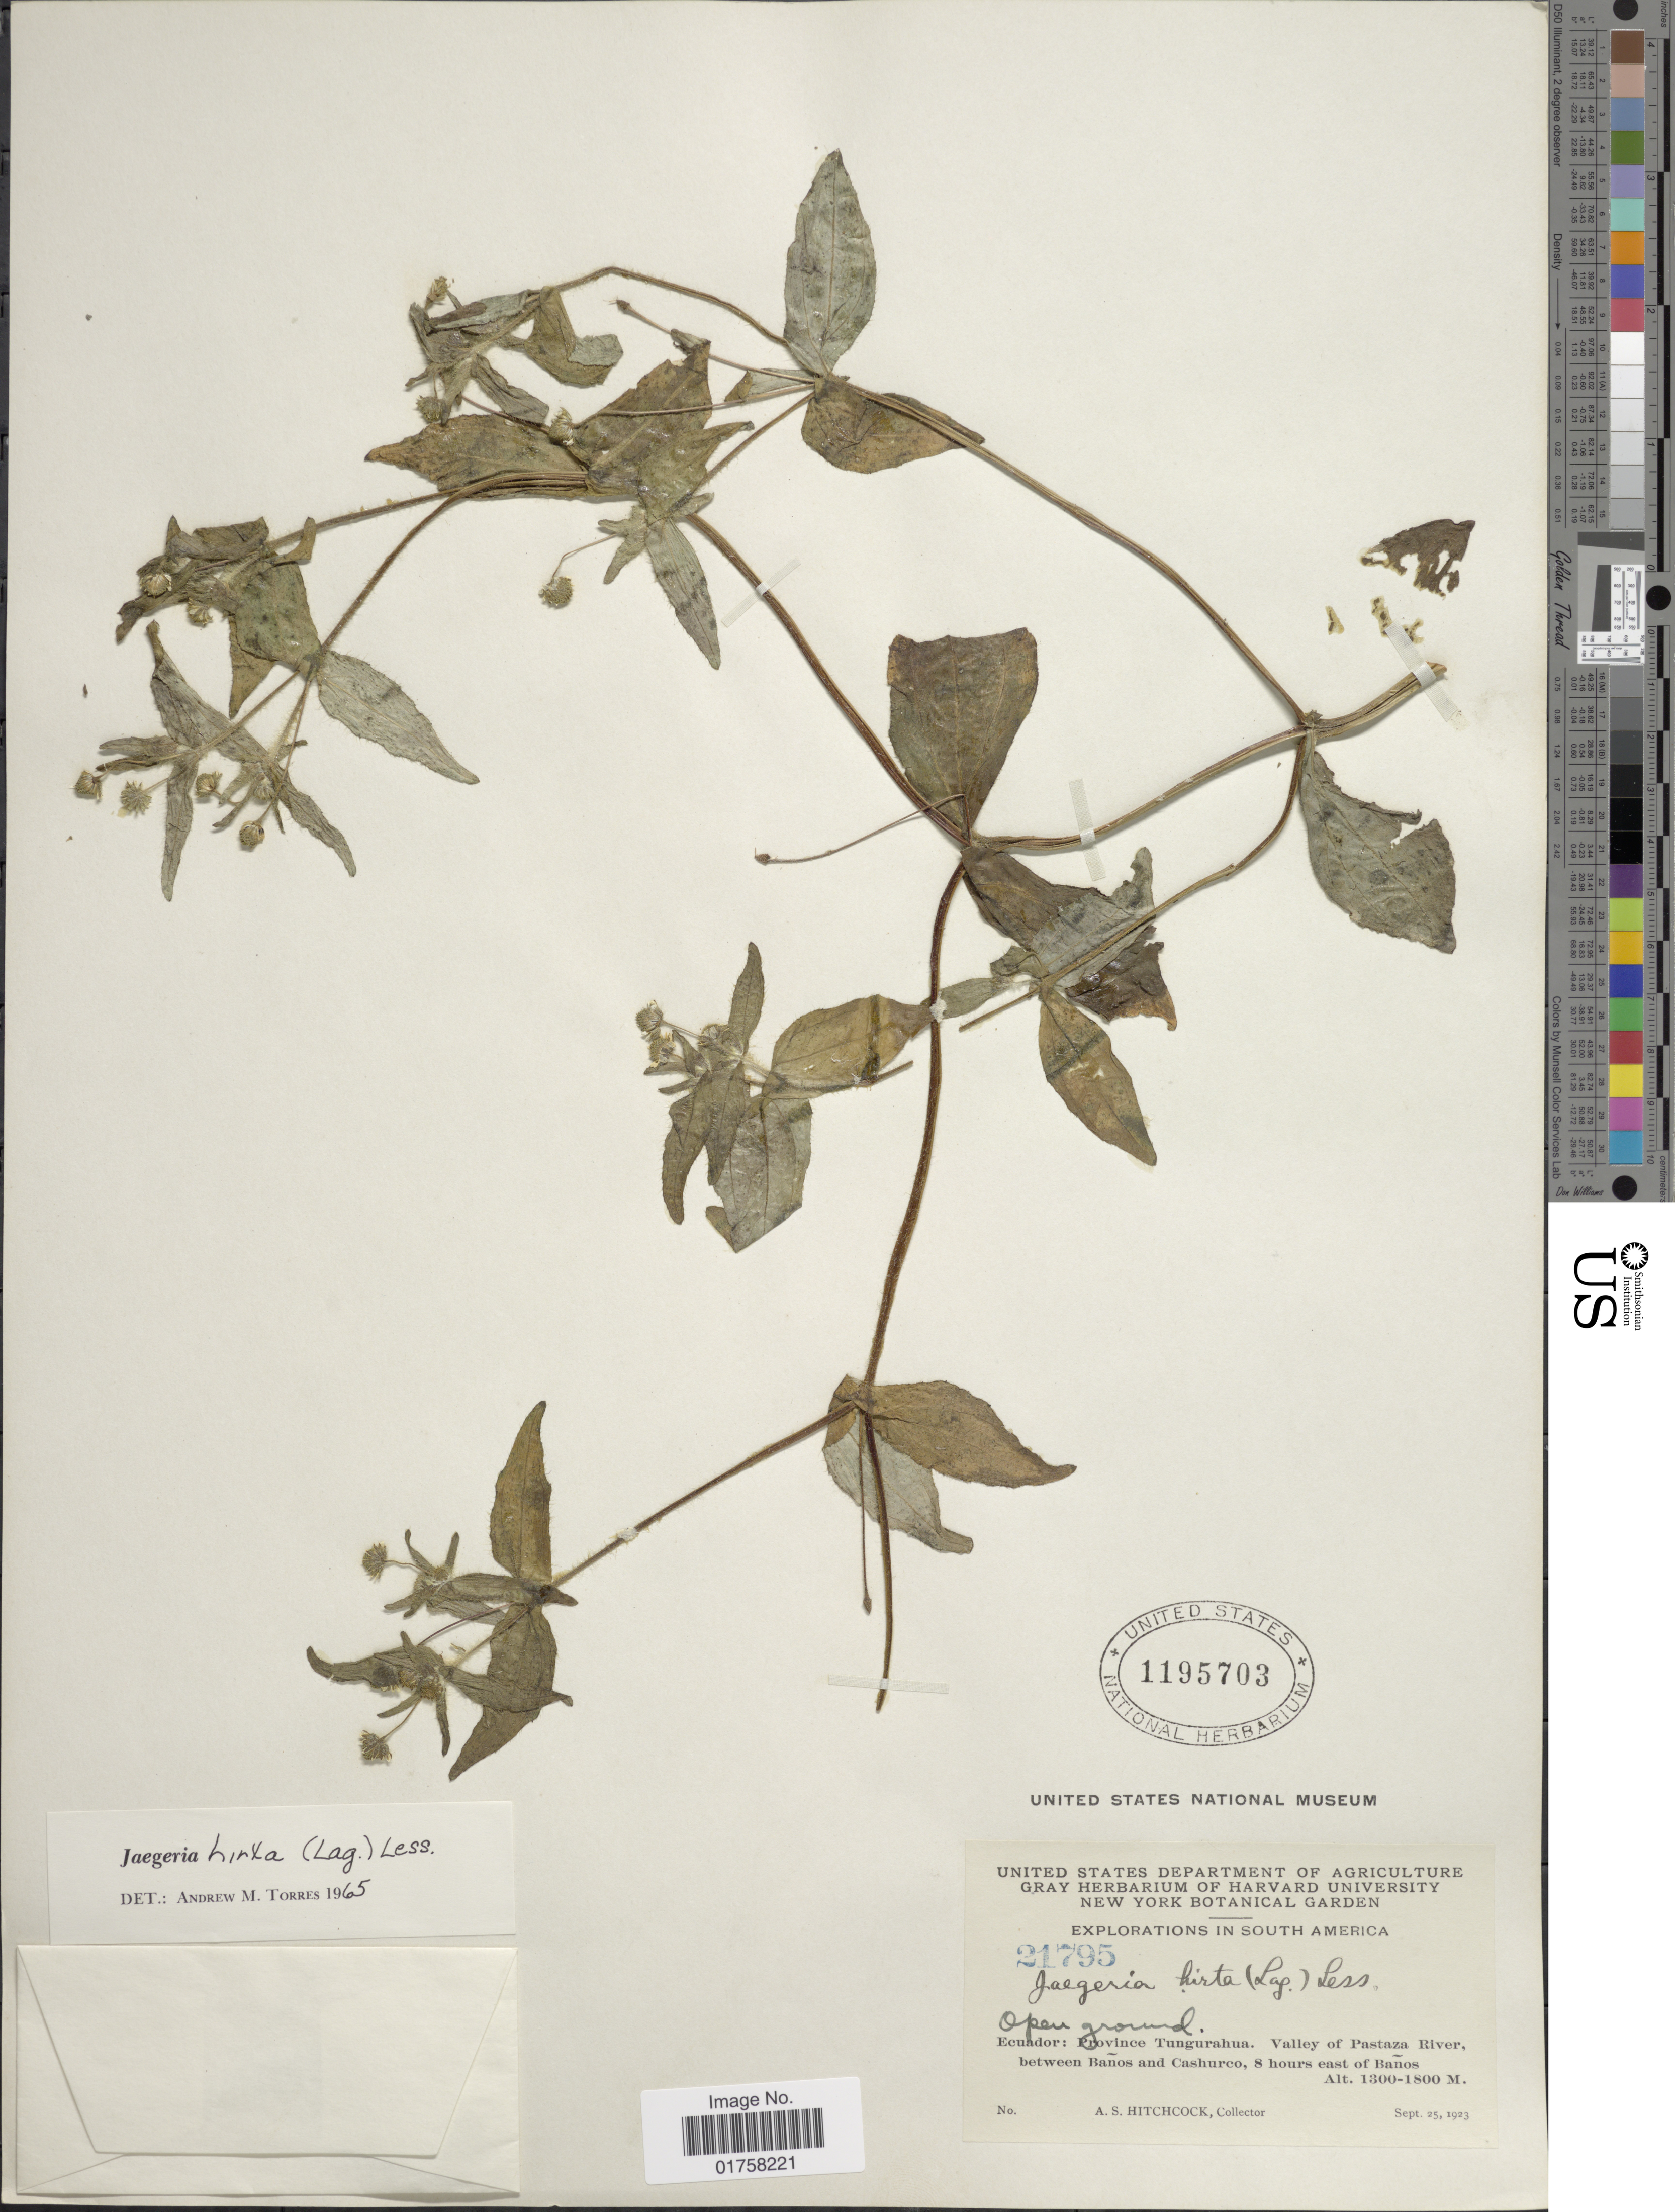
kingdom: Plantae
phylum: Tracheophyta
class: Magnoliopsida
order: Asterales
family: Asteraceae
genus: Jaegeria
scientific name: Jaegeria hirta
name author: (Lag.) Less.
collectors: A. S. Hitchcock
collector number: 21795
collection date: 1923-09-25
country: Ecuador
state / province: Tungurahua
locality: Valley of Pastaza River, between Baños and Cashurco, 8 hours east of Baños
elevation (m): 1300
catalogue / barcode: US 1195703